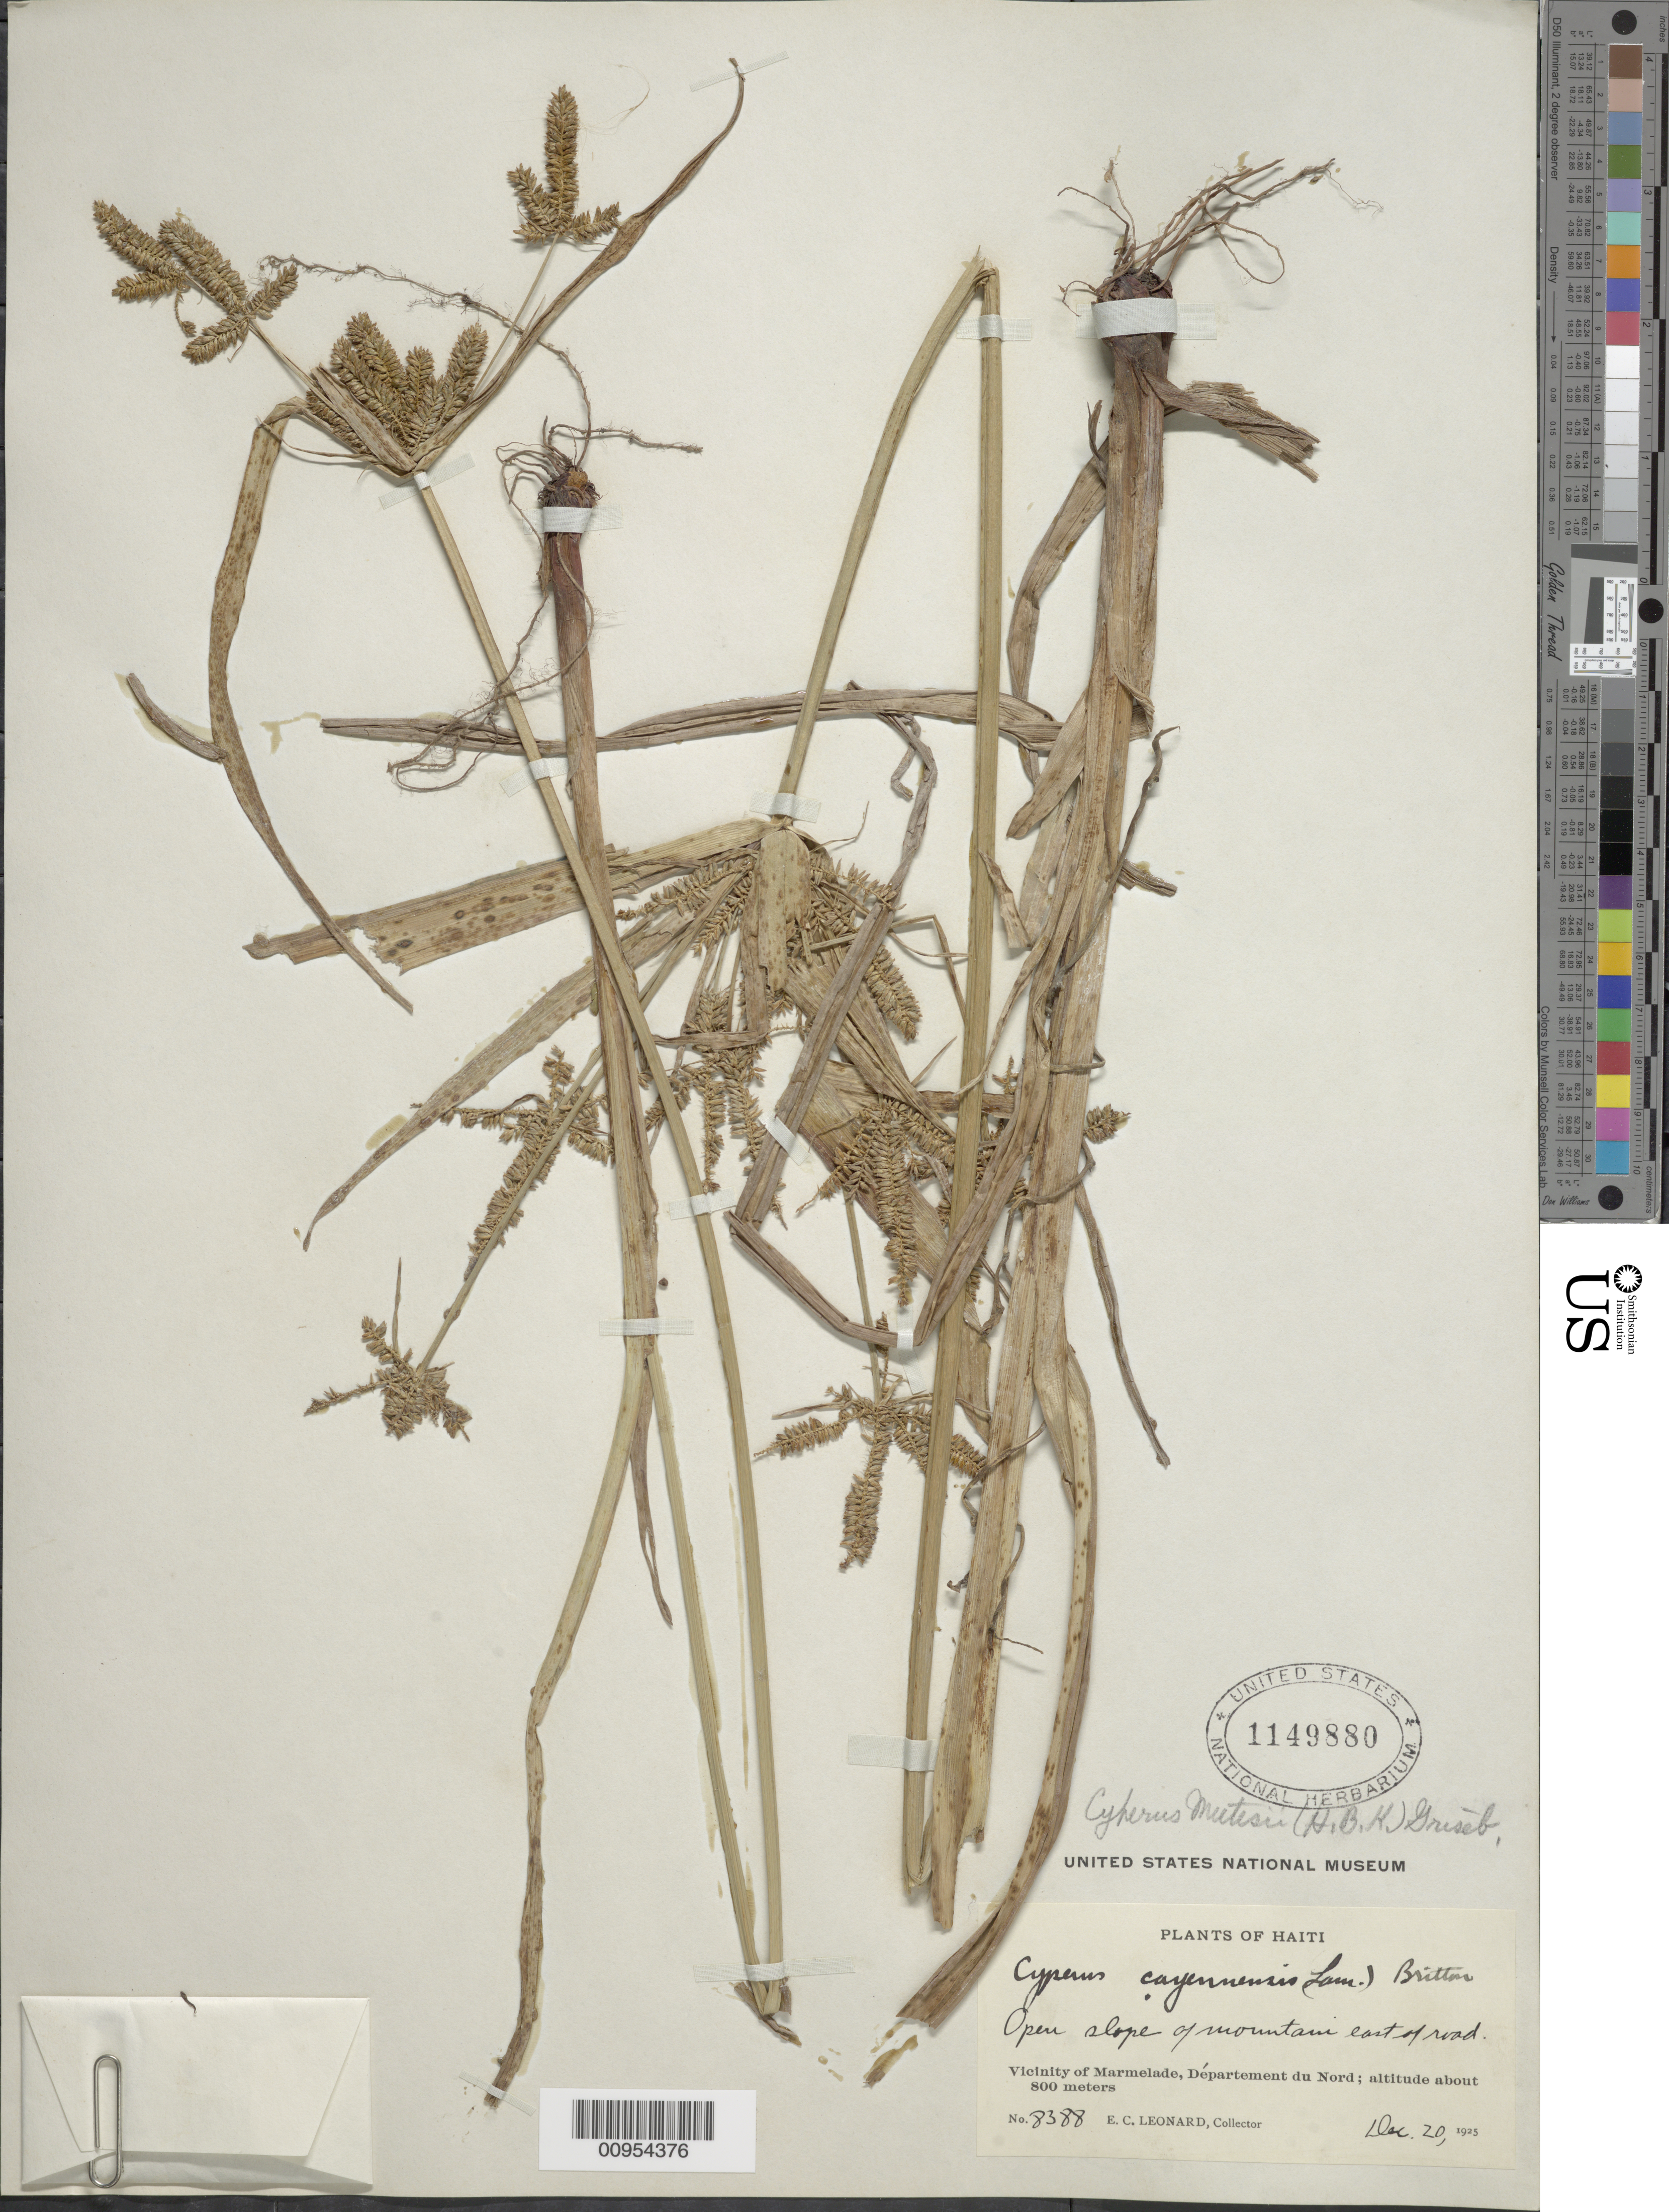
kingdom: Plantae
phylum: Tracheophyta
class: Liliopsida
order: Poales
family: Cyperaceae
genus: Cyperus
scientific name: Cyperus mutisii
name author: (Kunth) Andersson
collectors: E. C. Leonard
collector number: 8388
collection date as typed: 20 Dec 1925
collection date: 1925-12-20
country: Haiti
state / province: Nord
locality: Vicinity of Marmelade, slope of mountains E of road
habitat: Open slope of mountains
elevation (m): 800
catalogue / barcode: US 1149880